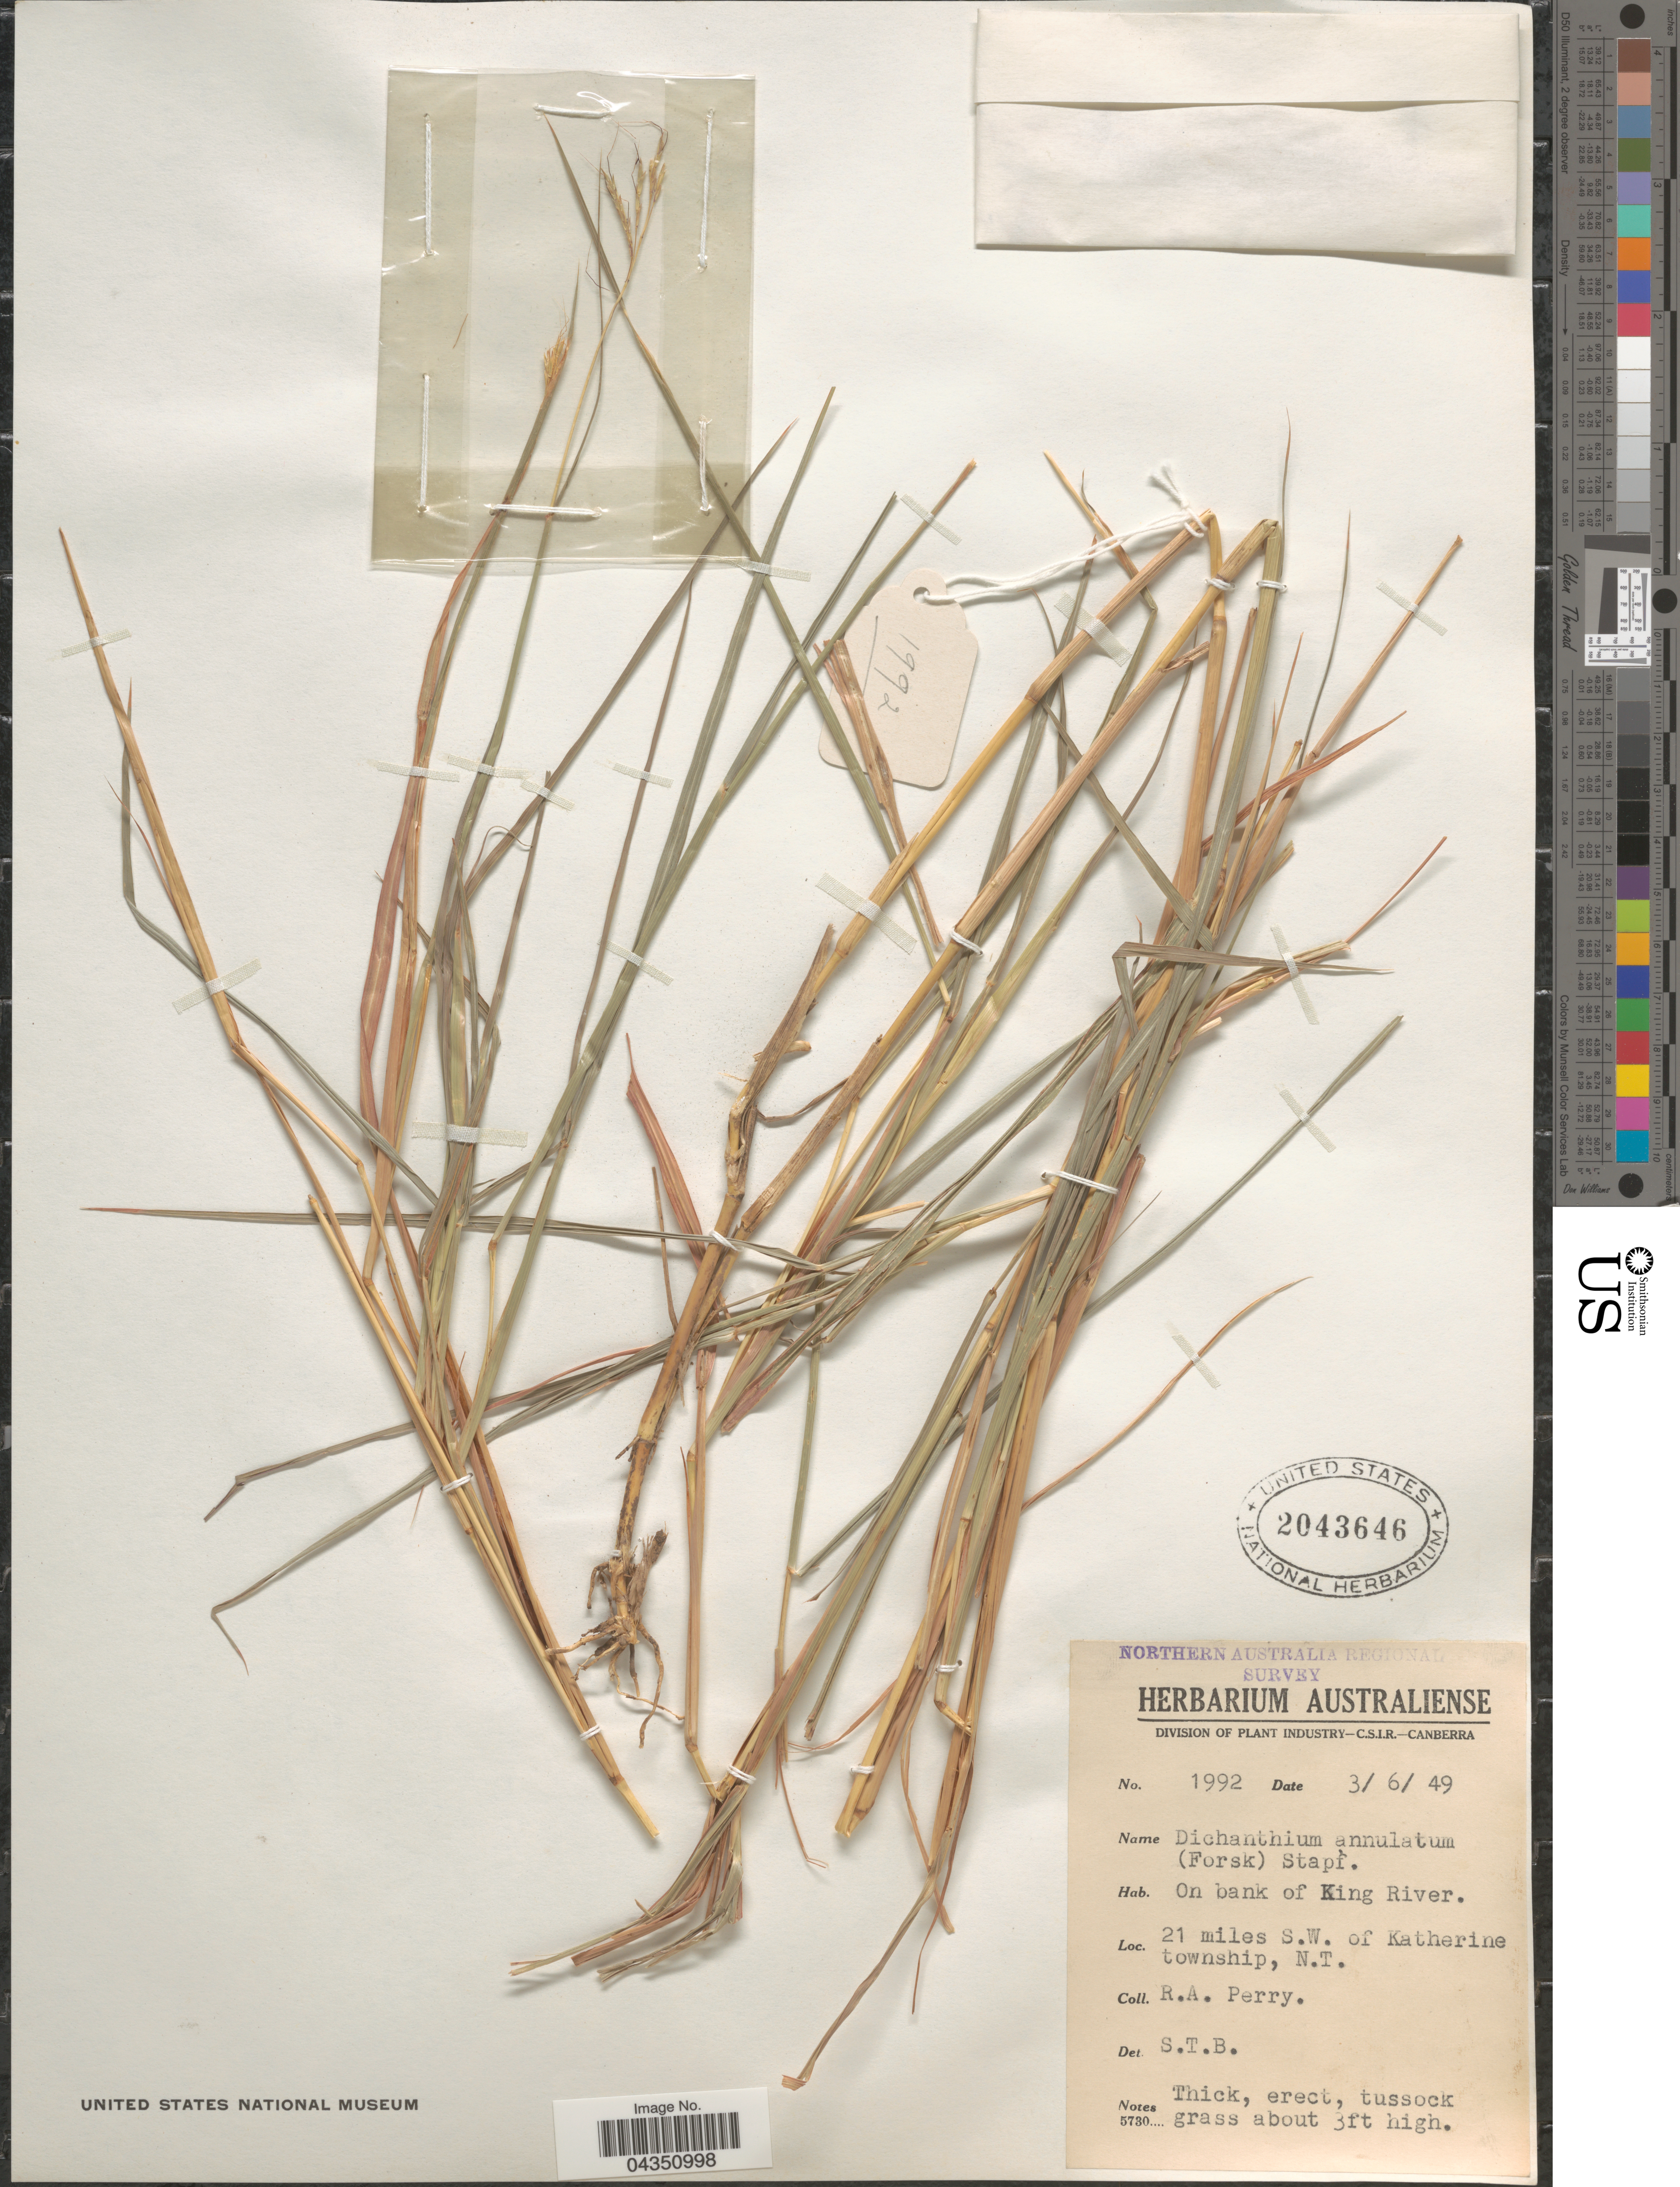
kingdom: Plantae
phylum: Tracheophyta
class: Liliopsida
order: Poales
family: Poaceae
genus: Dichanthium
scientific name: Dichanthium annulatum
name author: (Forssk.) Stapf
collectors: Perry, R. A.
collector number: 1992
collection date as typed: Transcribed d/m/y: 3/6/49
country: Australia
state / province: Northern Territory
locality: Northern Australia Regional Survey. On bank of King River. 21 miles S.W. of Katherine township.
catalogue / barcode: US 2043646